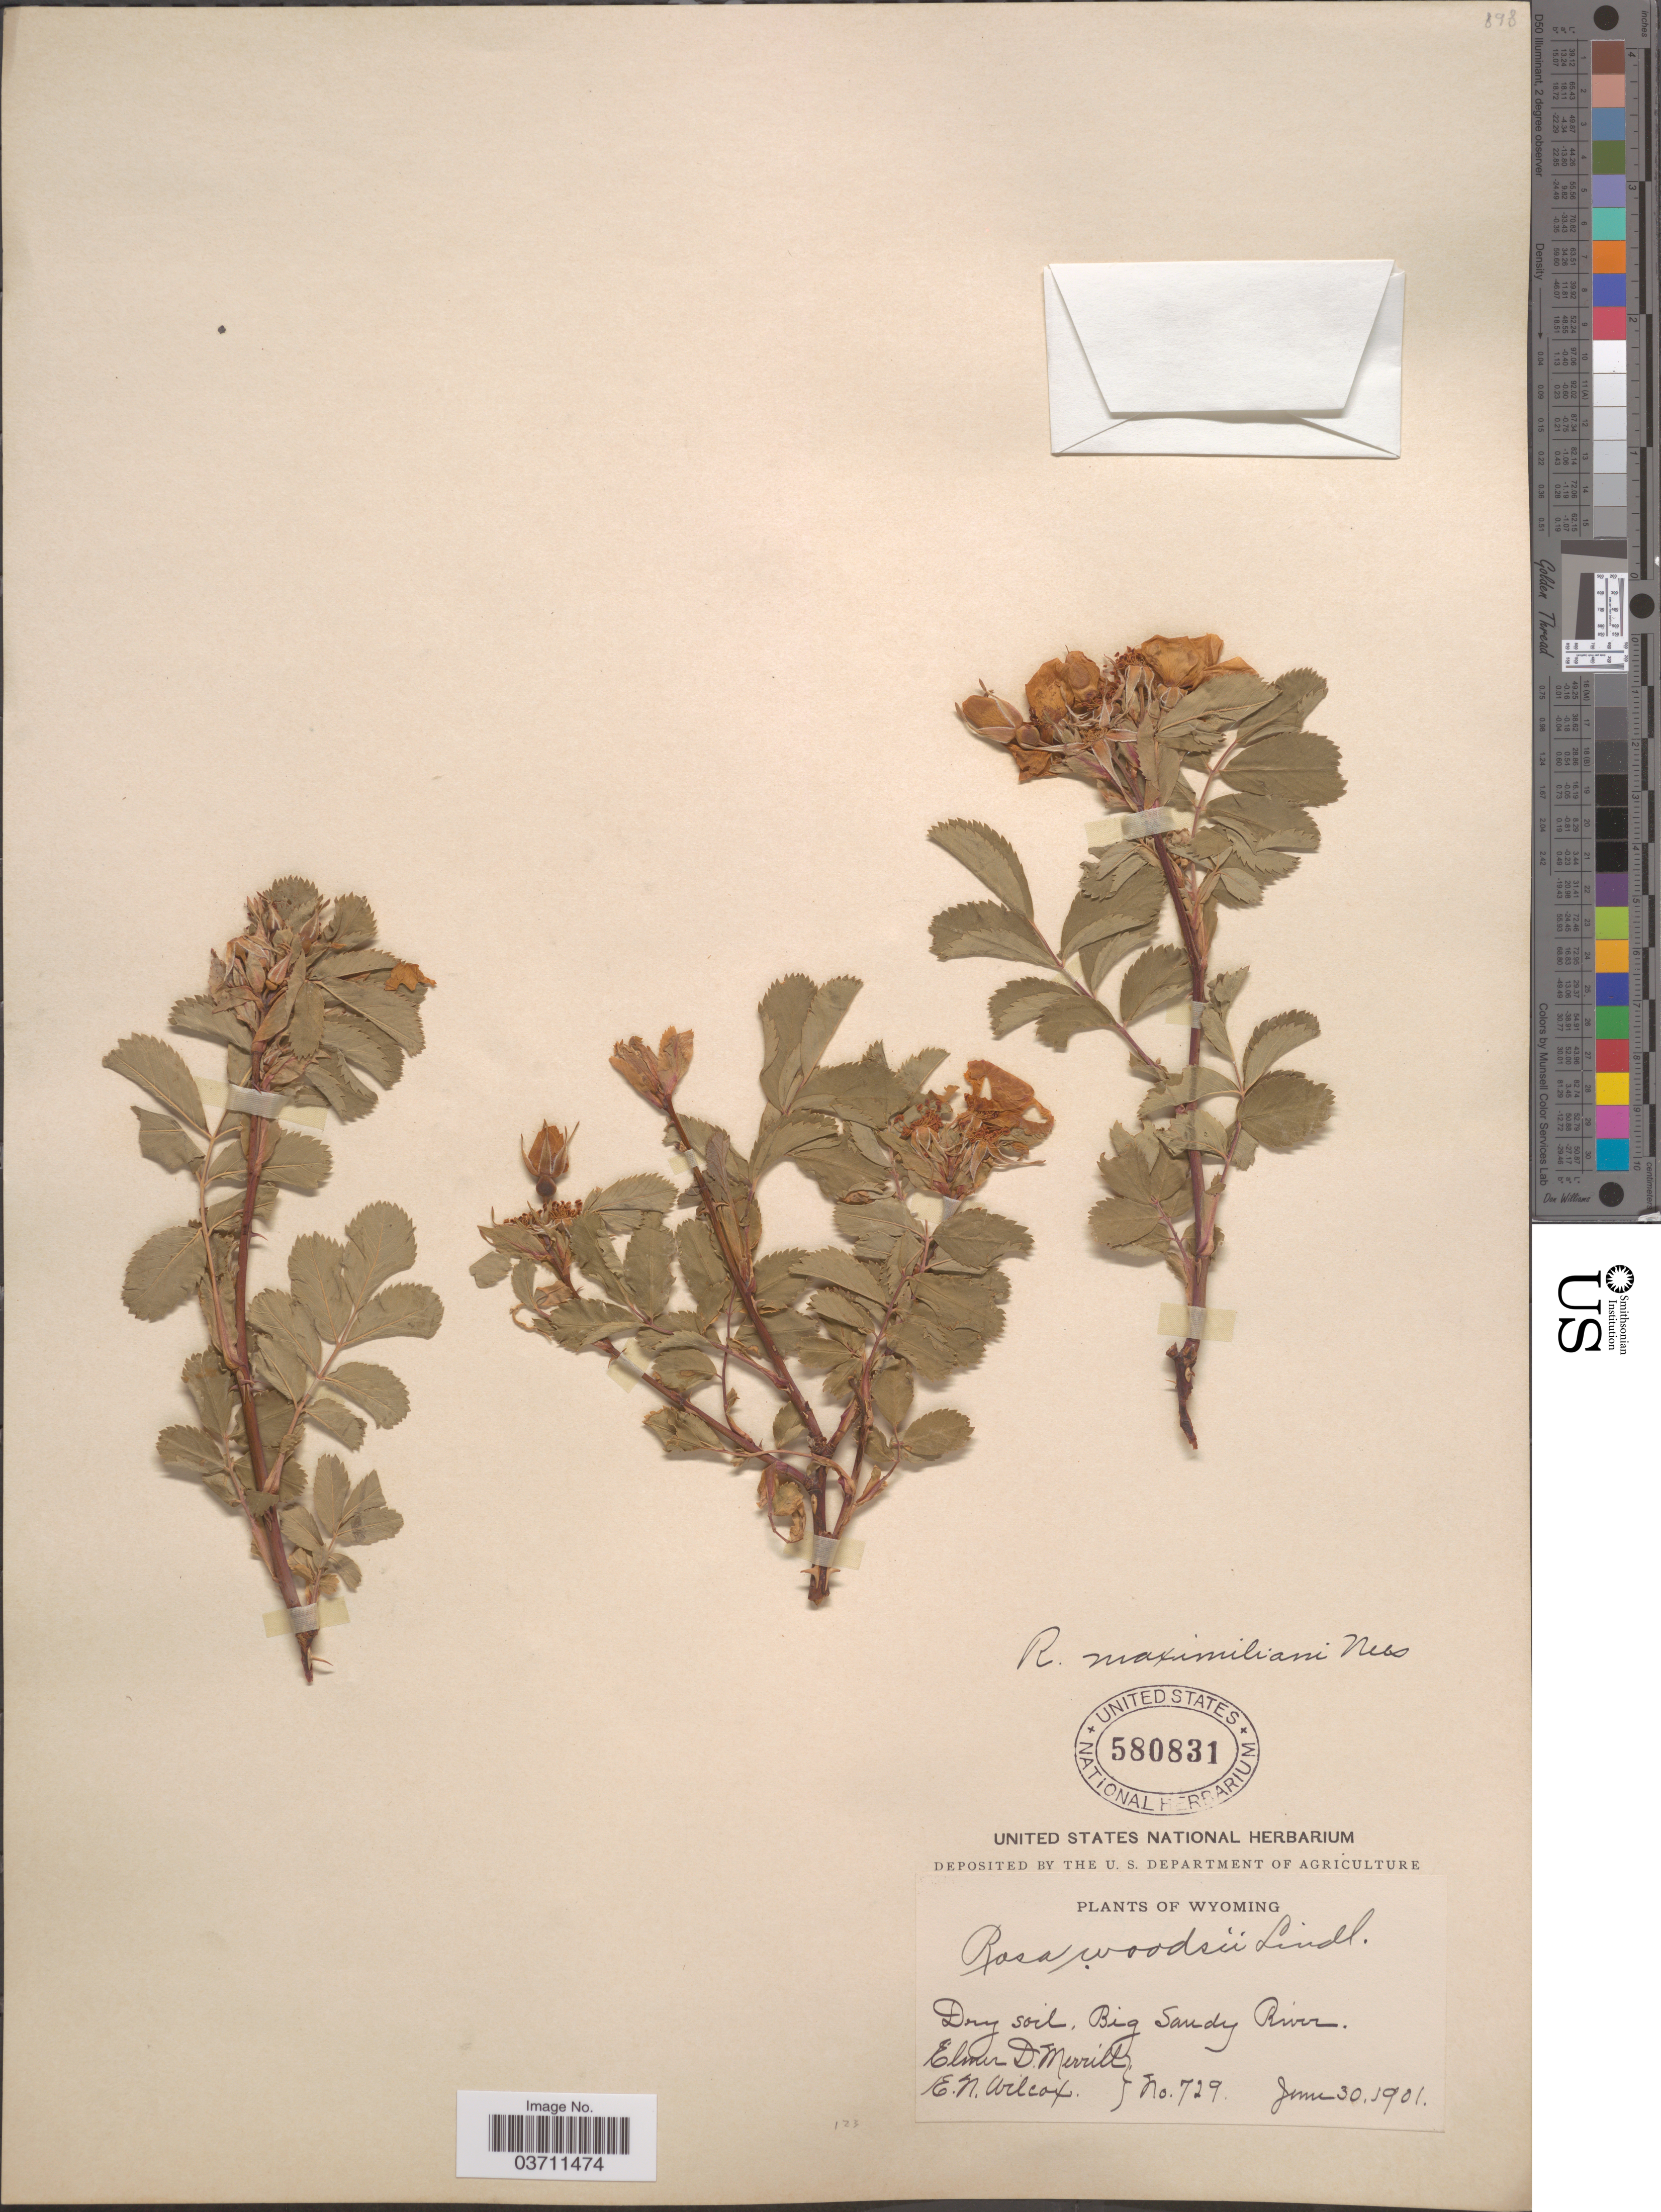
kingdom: Plantae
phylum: Tracheophyta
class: Magnoliopsida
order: Rosales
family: Rosaceae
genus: Rosa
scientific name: Rosa maximiliani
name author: Nees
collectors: E. D. Merrill & E. Wilcox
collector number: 729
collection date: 1901-06-30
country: United States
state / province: Wyoming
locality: Big Sandy River.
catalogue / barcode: US 580831